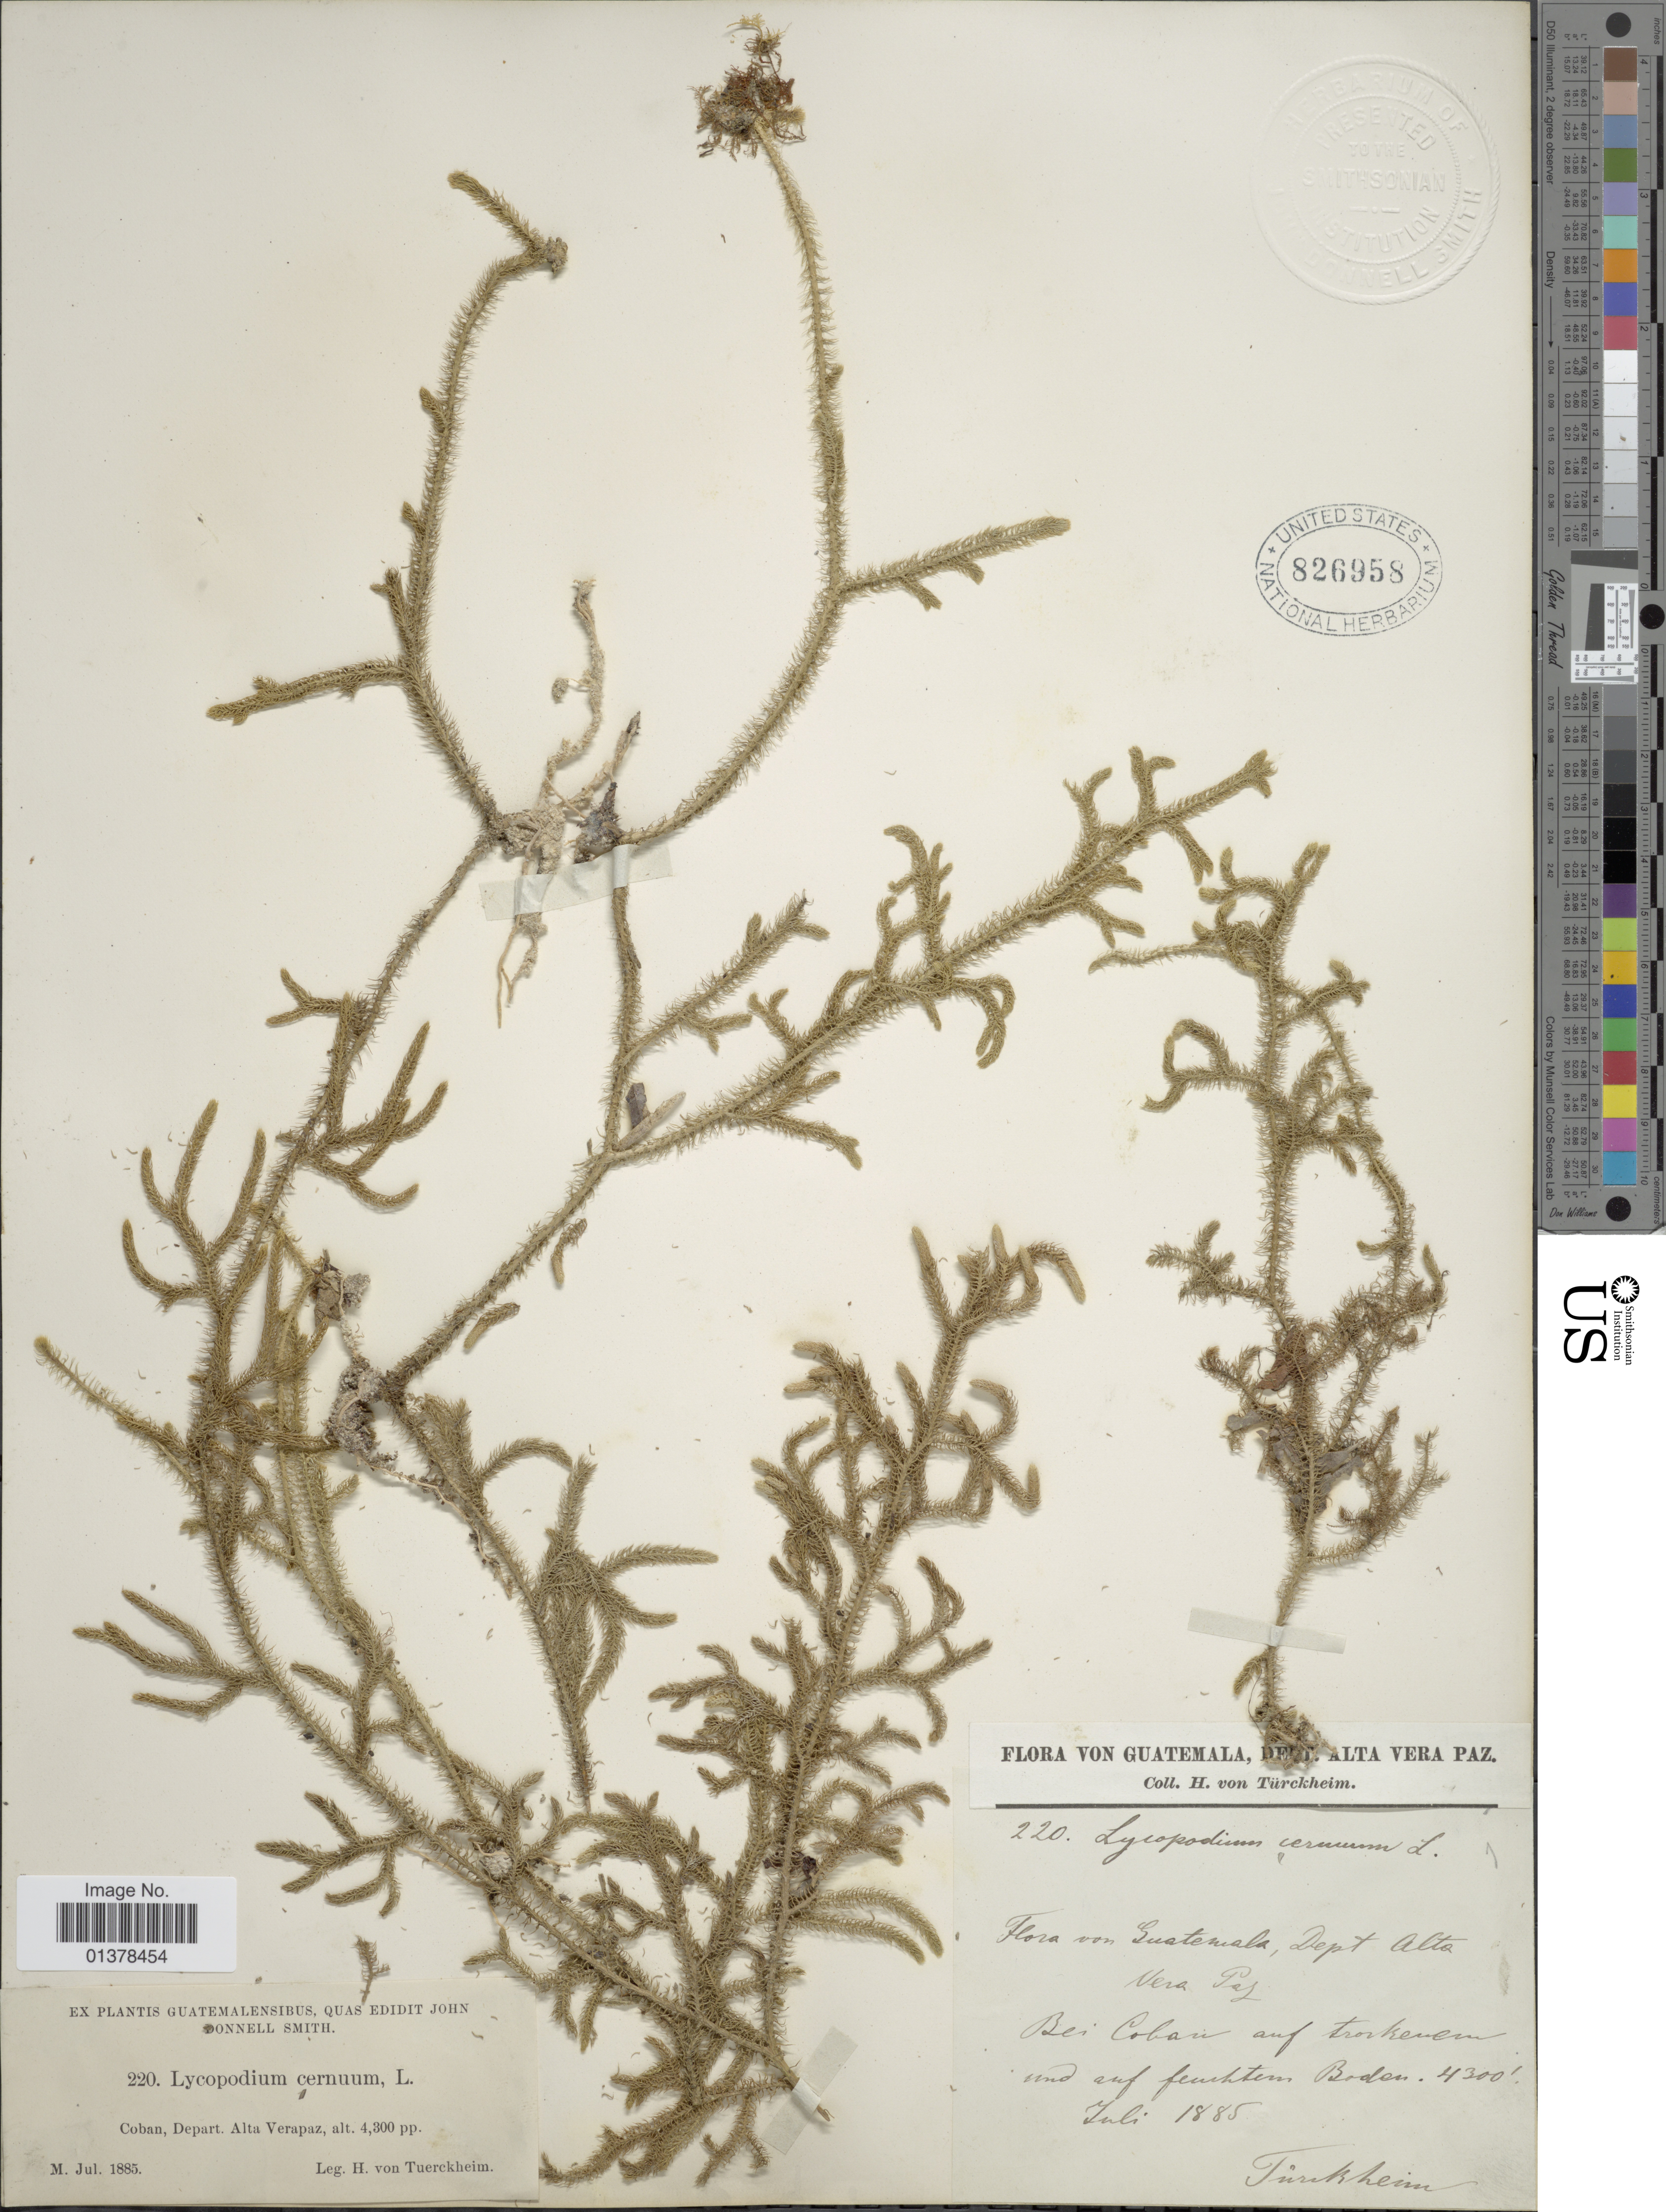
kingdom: Plantae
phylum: Tracheophyta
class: Lycopodiopsida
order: Lycopodiales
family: Lycopodiaceae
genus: Palhinhaea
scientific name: Palhinhaea cernua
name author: (L.) Vasc. & Franco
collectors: H. von Tuerckheim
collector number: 220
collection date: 1885-07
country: Guatemala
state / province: Alta Verapaz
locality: Bei Coban auf Trockenen und auf feuchten boden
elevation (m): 1311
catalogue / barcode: US 826958